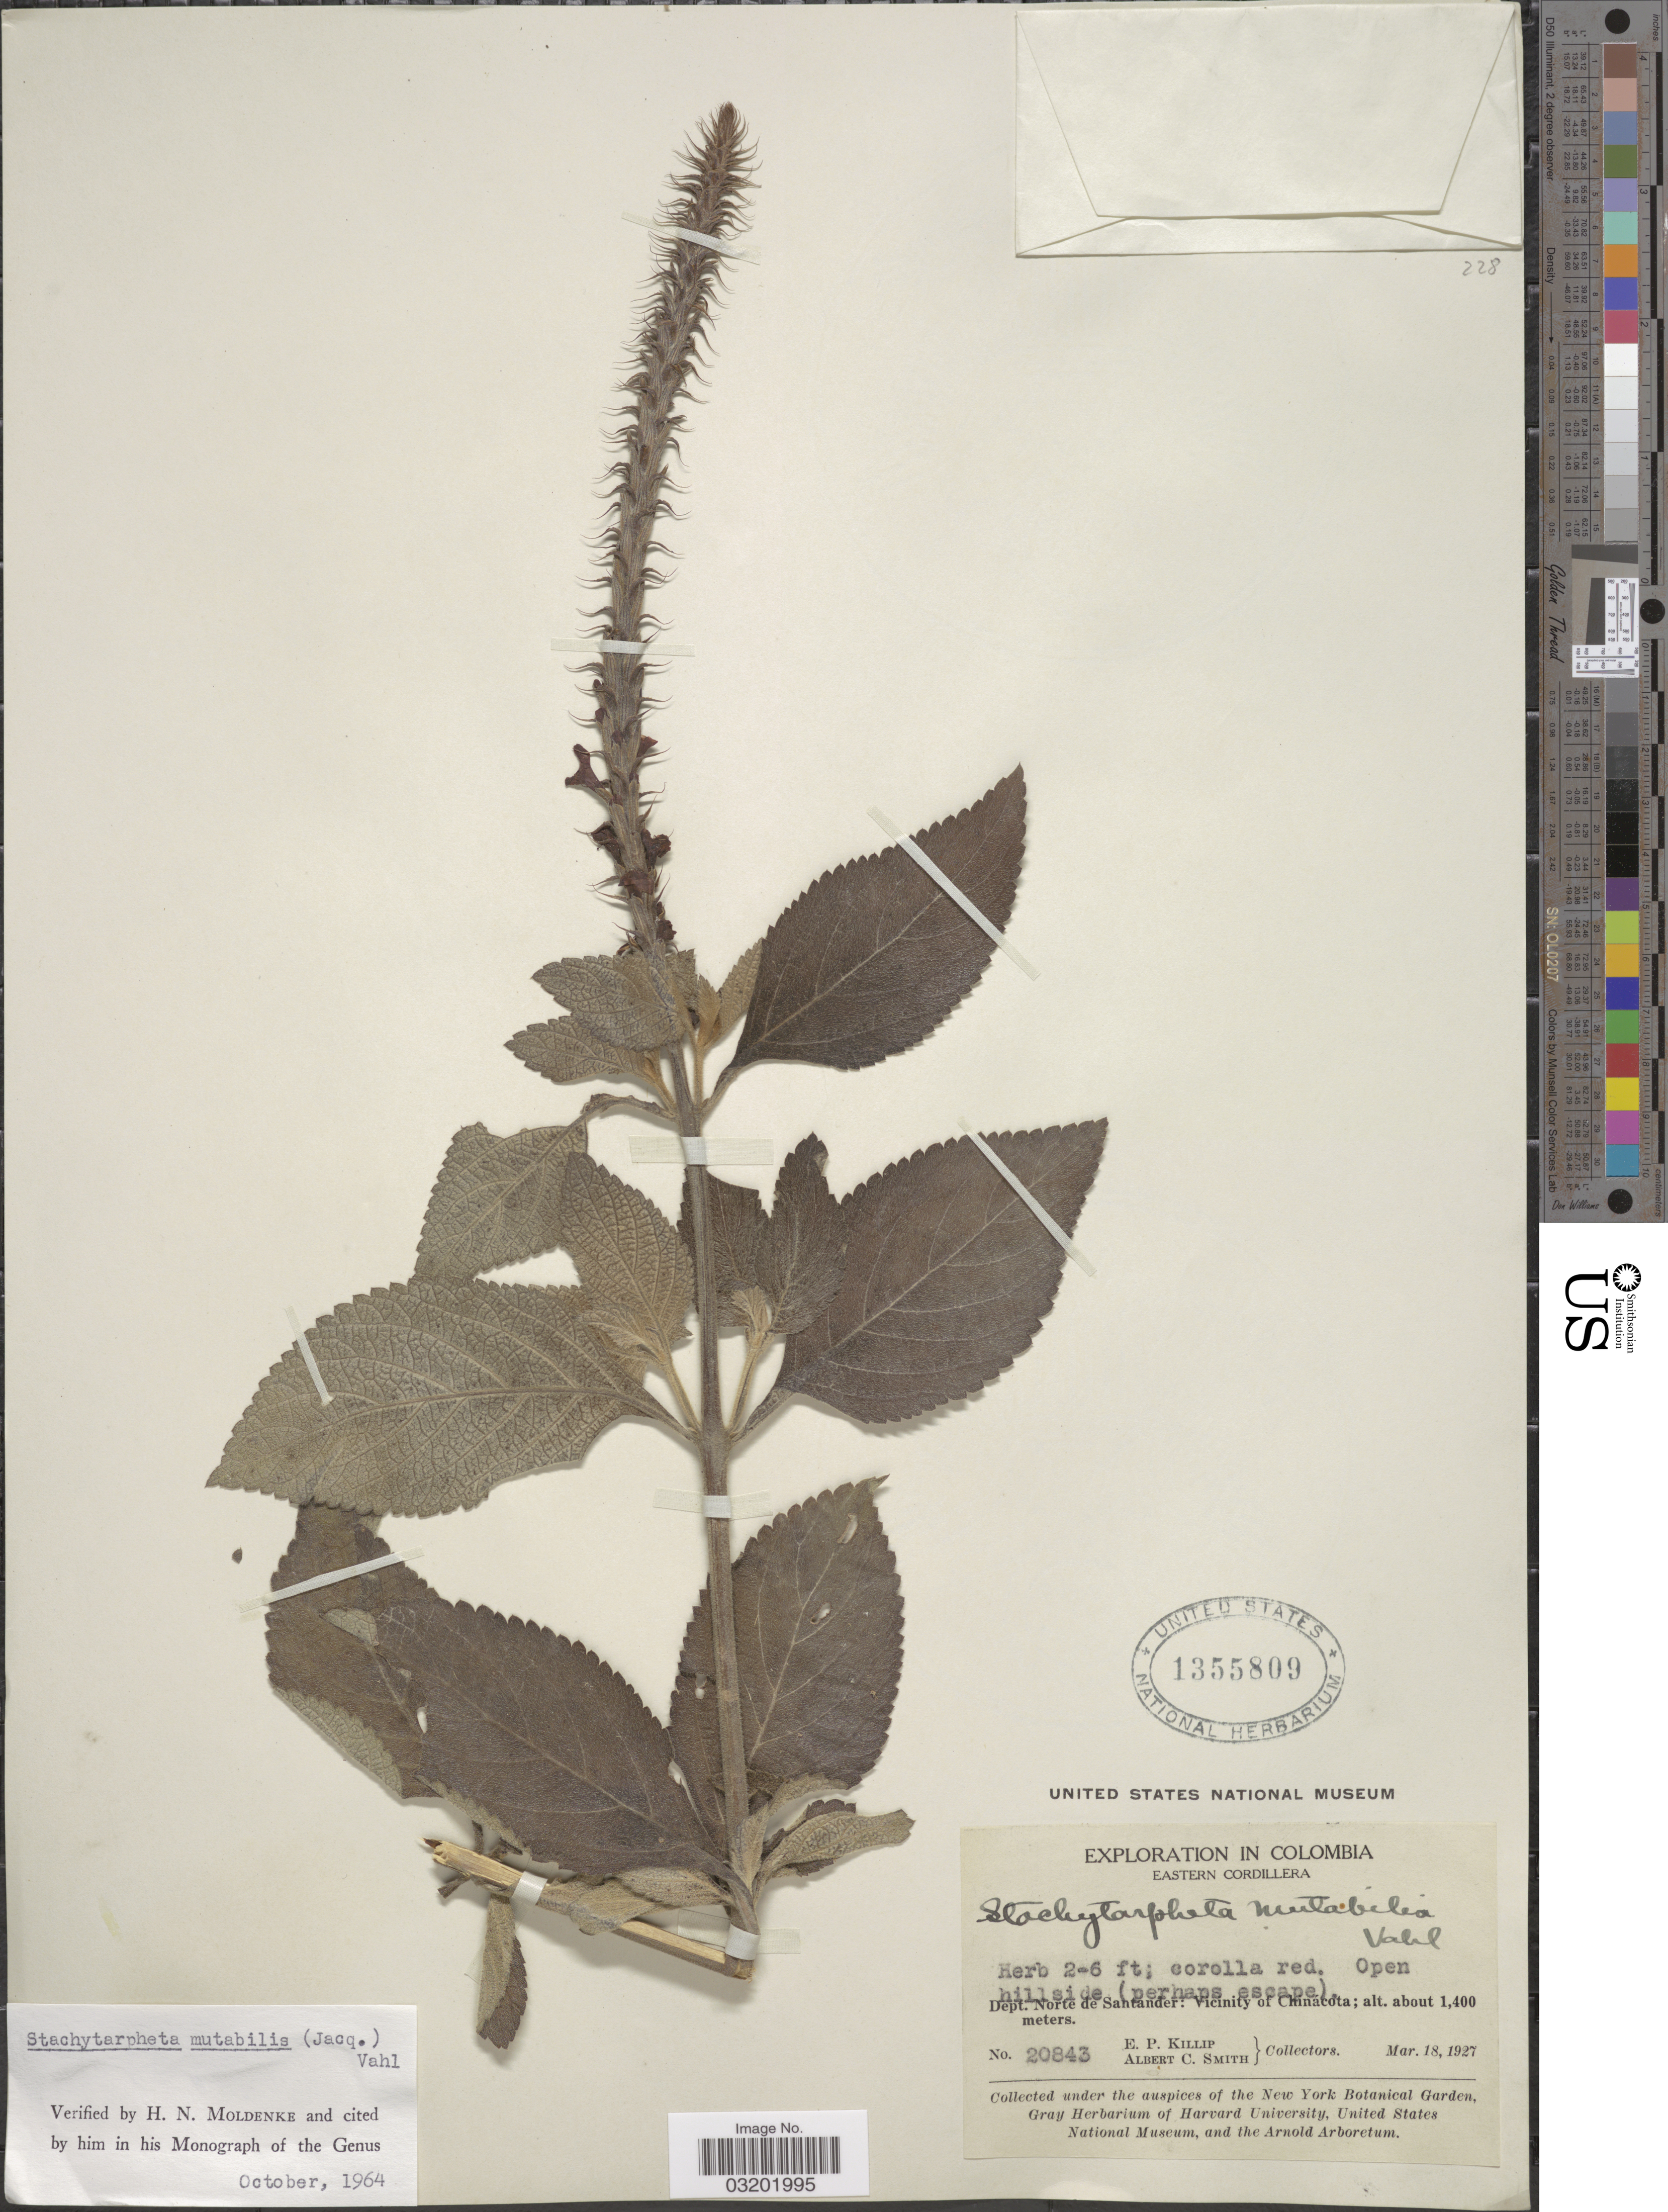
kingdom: Plantae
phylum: Tracheophyta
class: Magnoliopsida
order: Lamiales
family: Verbenaceae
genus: Stachytarpheta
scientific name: Stachytarpheta mutabilis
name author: (Jacq.) Vahl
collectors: E. P. Killip & A. C. Smith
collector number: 20843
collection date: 1927-03-18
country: Colombia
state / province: Norte de Santander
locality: Eastern Cordillera. Dept. Norte de Santander: Vicinity of Chinacota.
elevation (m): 1400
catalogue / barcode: US 1355809